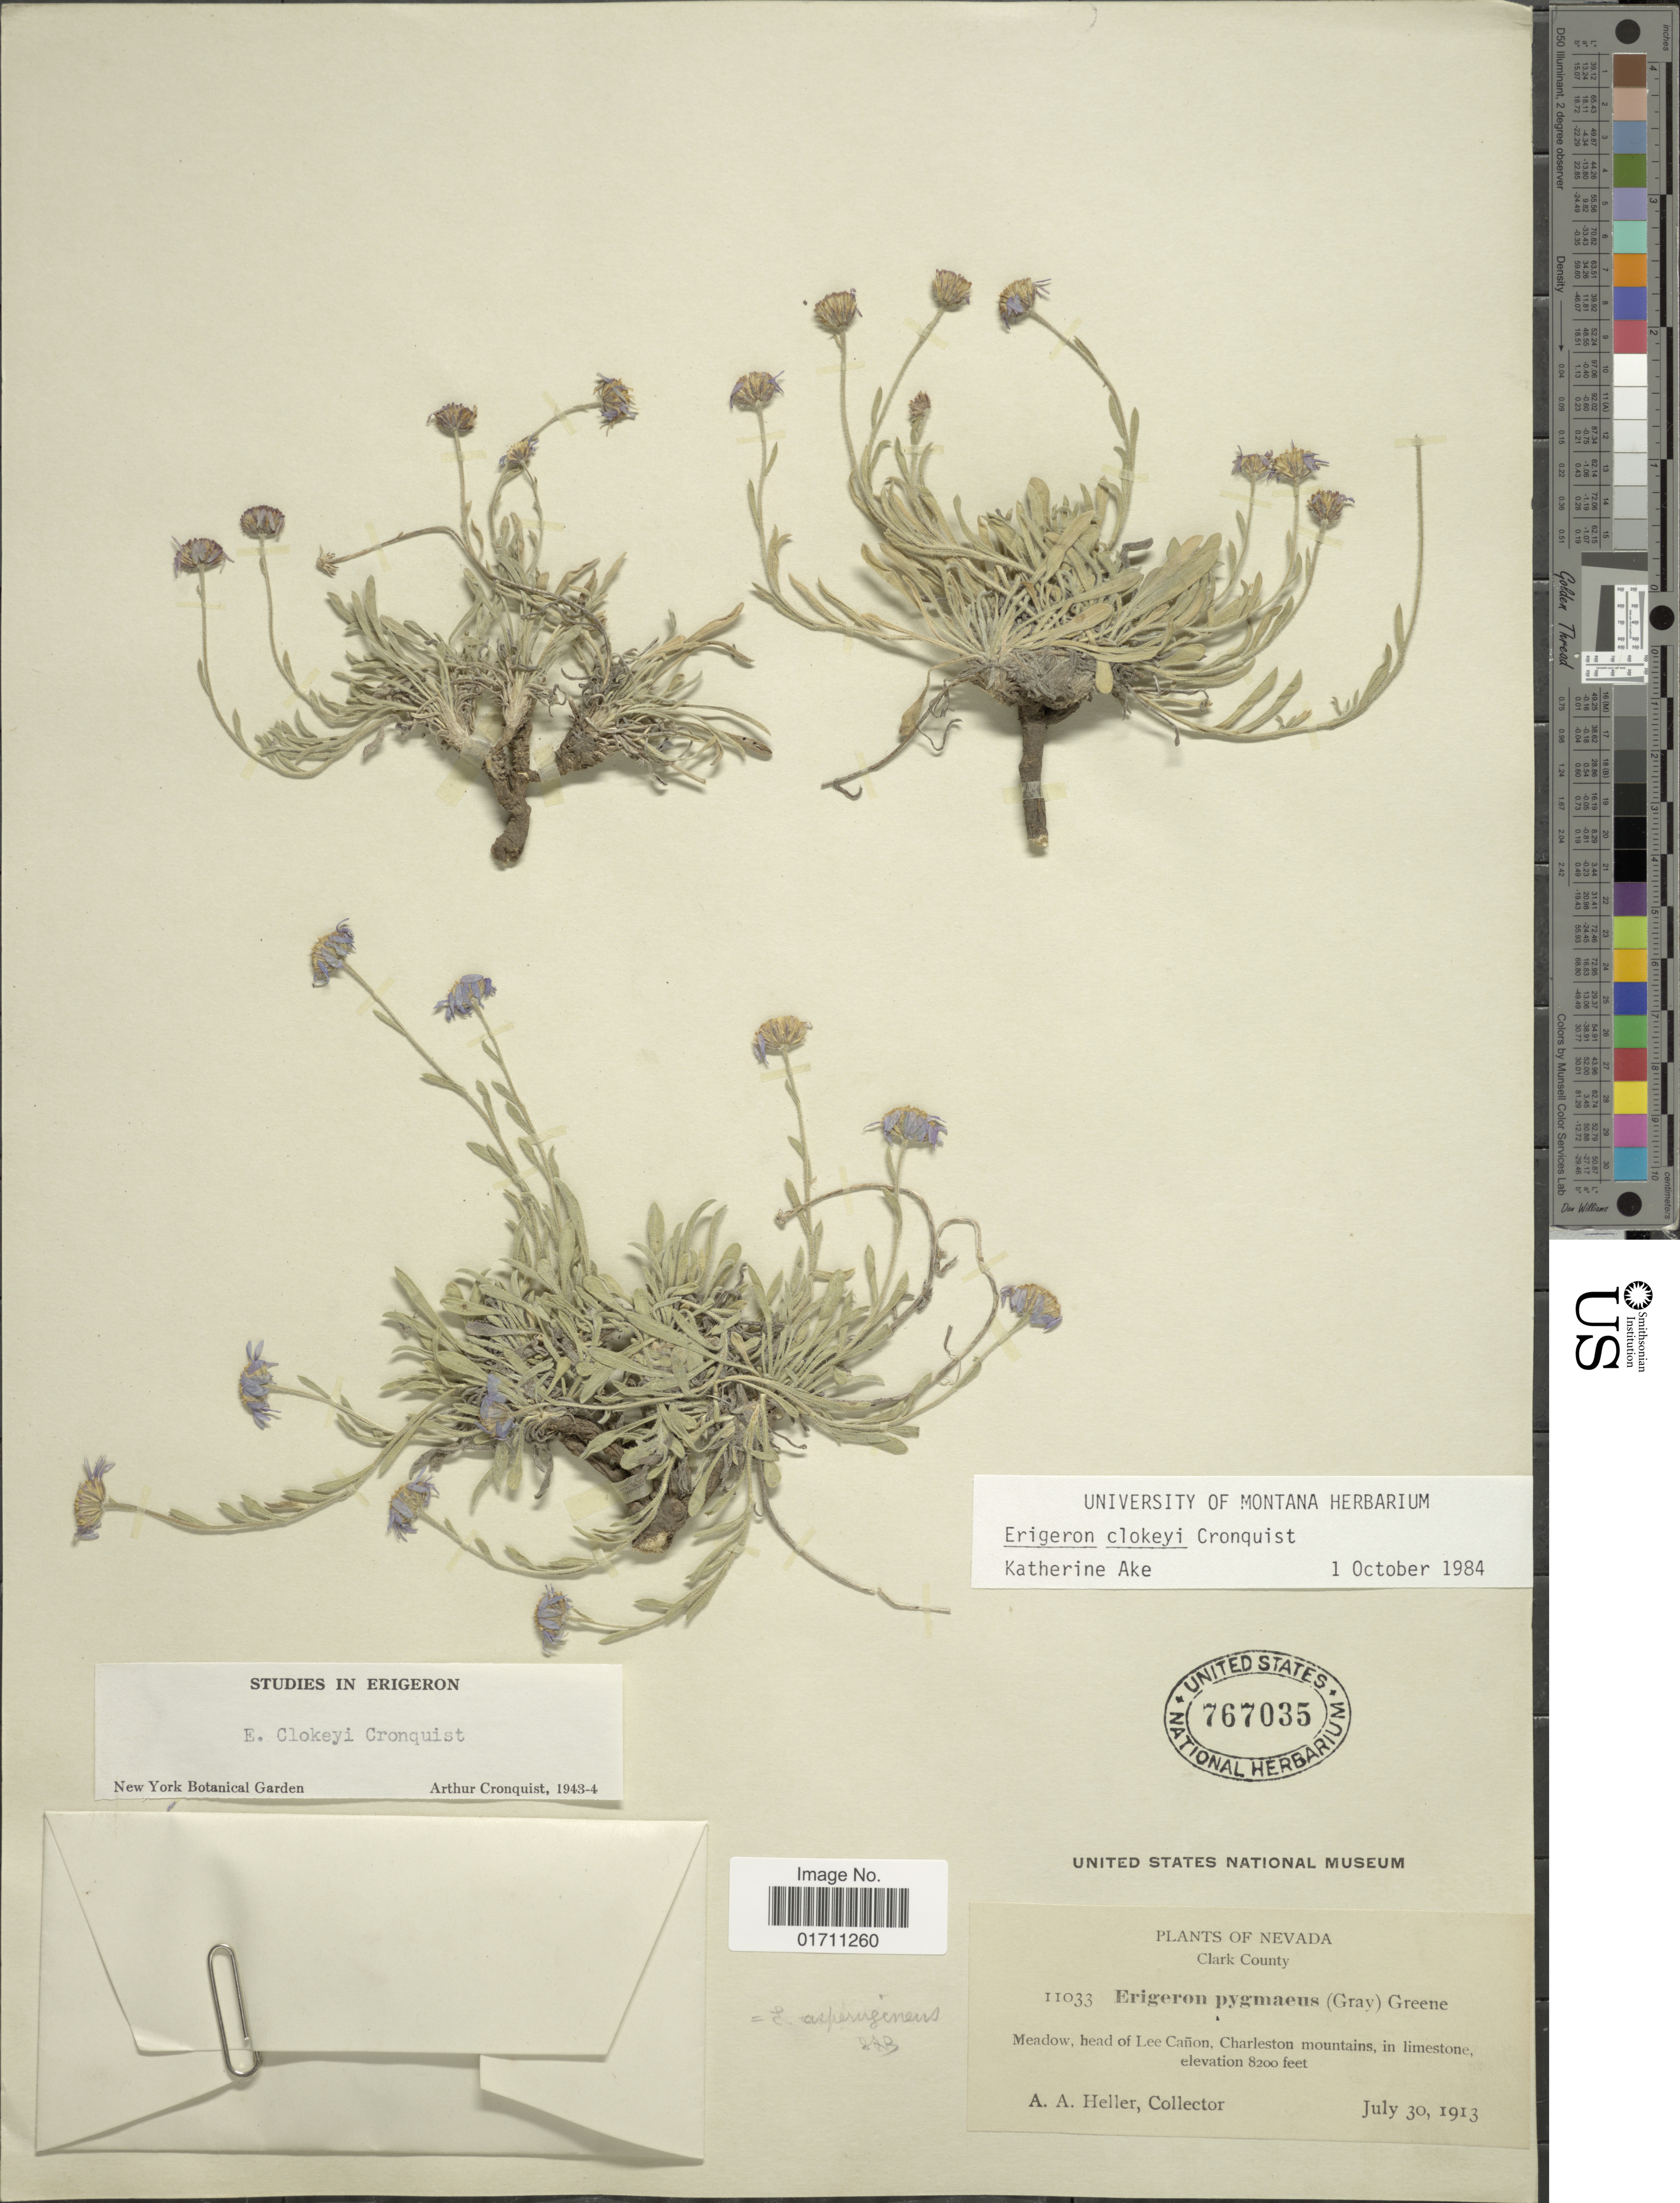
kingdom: Plantae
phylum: Tracheophyta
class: Magnoliopsida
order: Asterales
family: Asteraceae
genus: Erigeron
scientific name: Erigeron clokeyi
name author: Cronq.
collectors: A. A. Heller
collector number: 11033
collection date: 1913-07-30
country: United States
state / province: Nevada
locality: Clark County, Meadow, head of Lee Cañon, Charleston mountain, in limestone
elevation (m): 2499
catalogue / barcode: US 767035